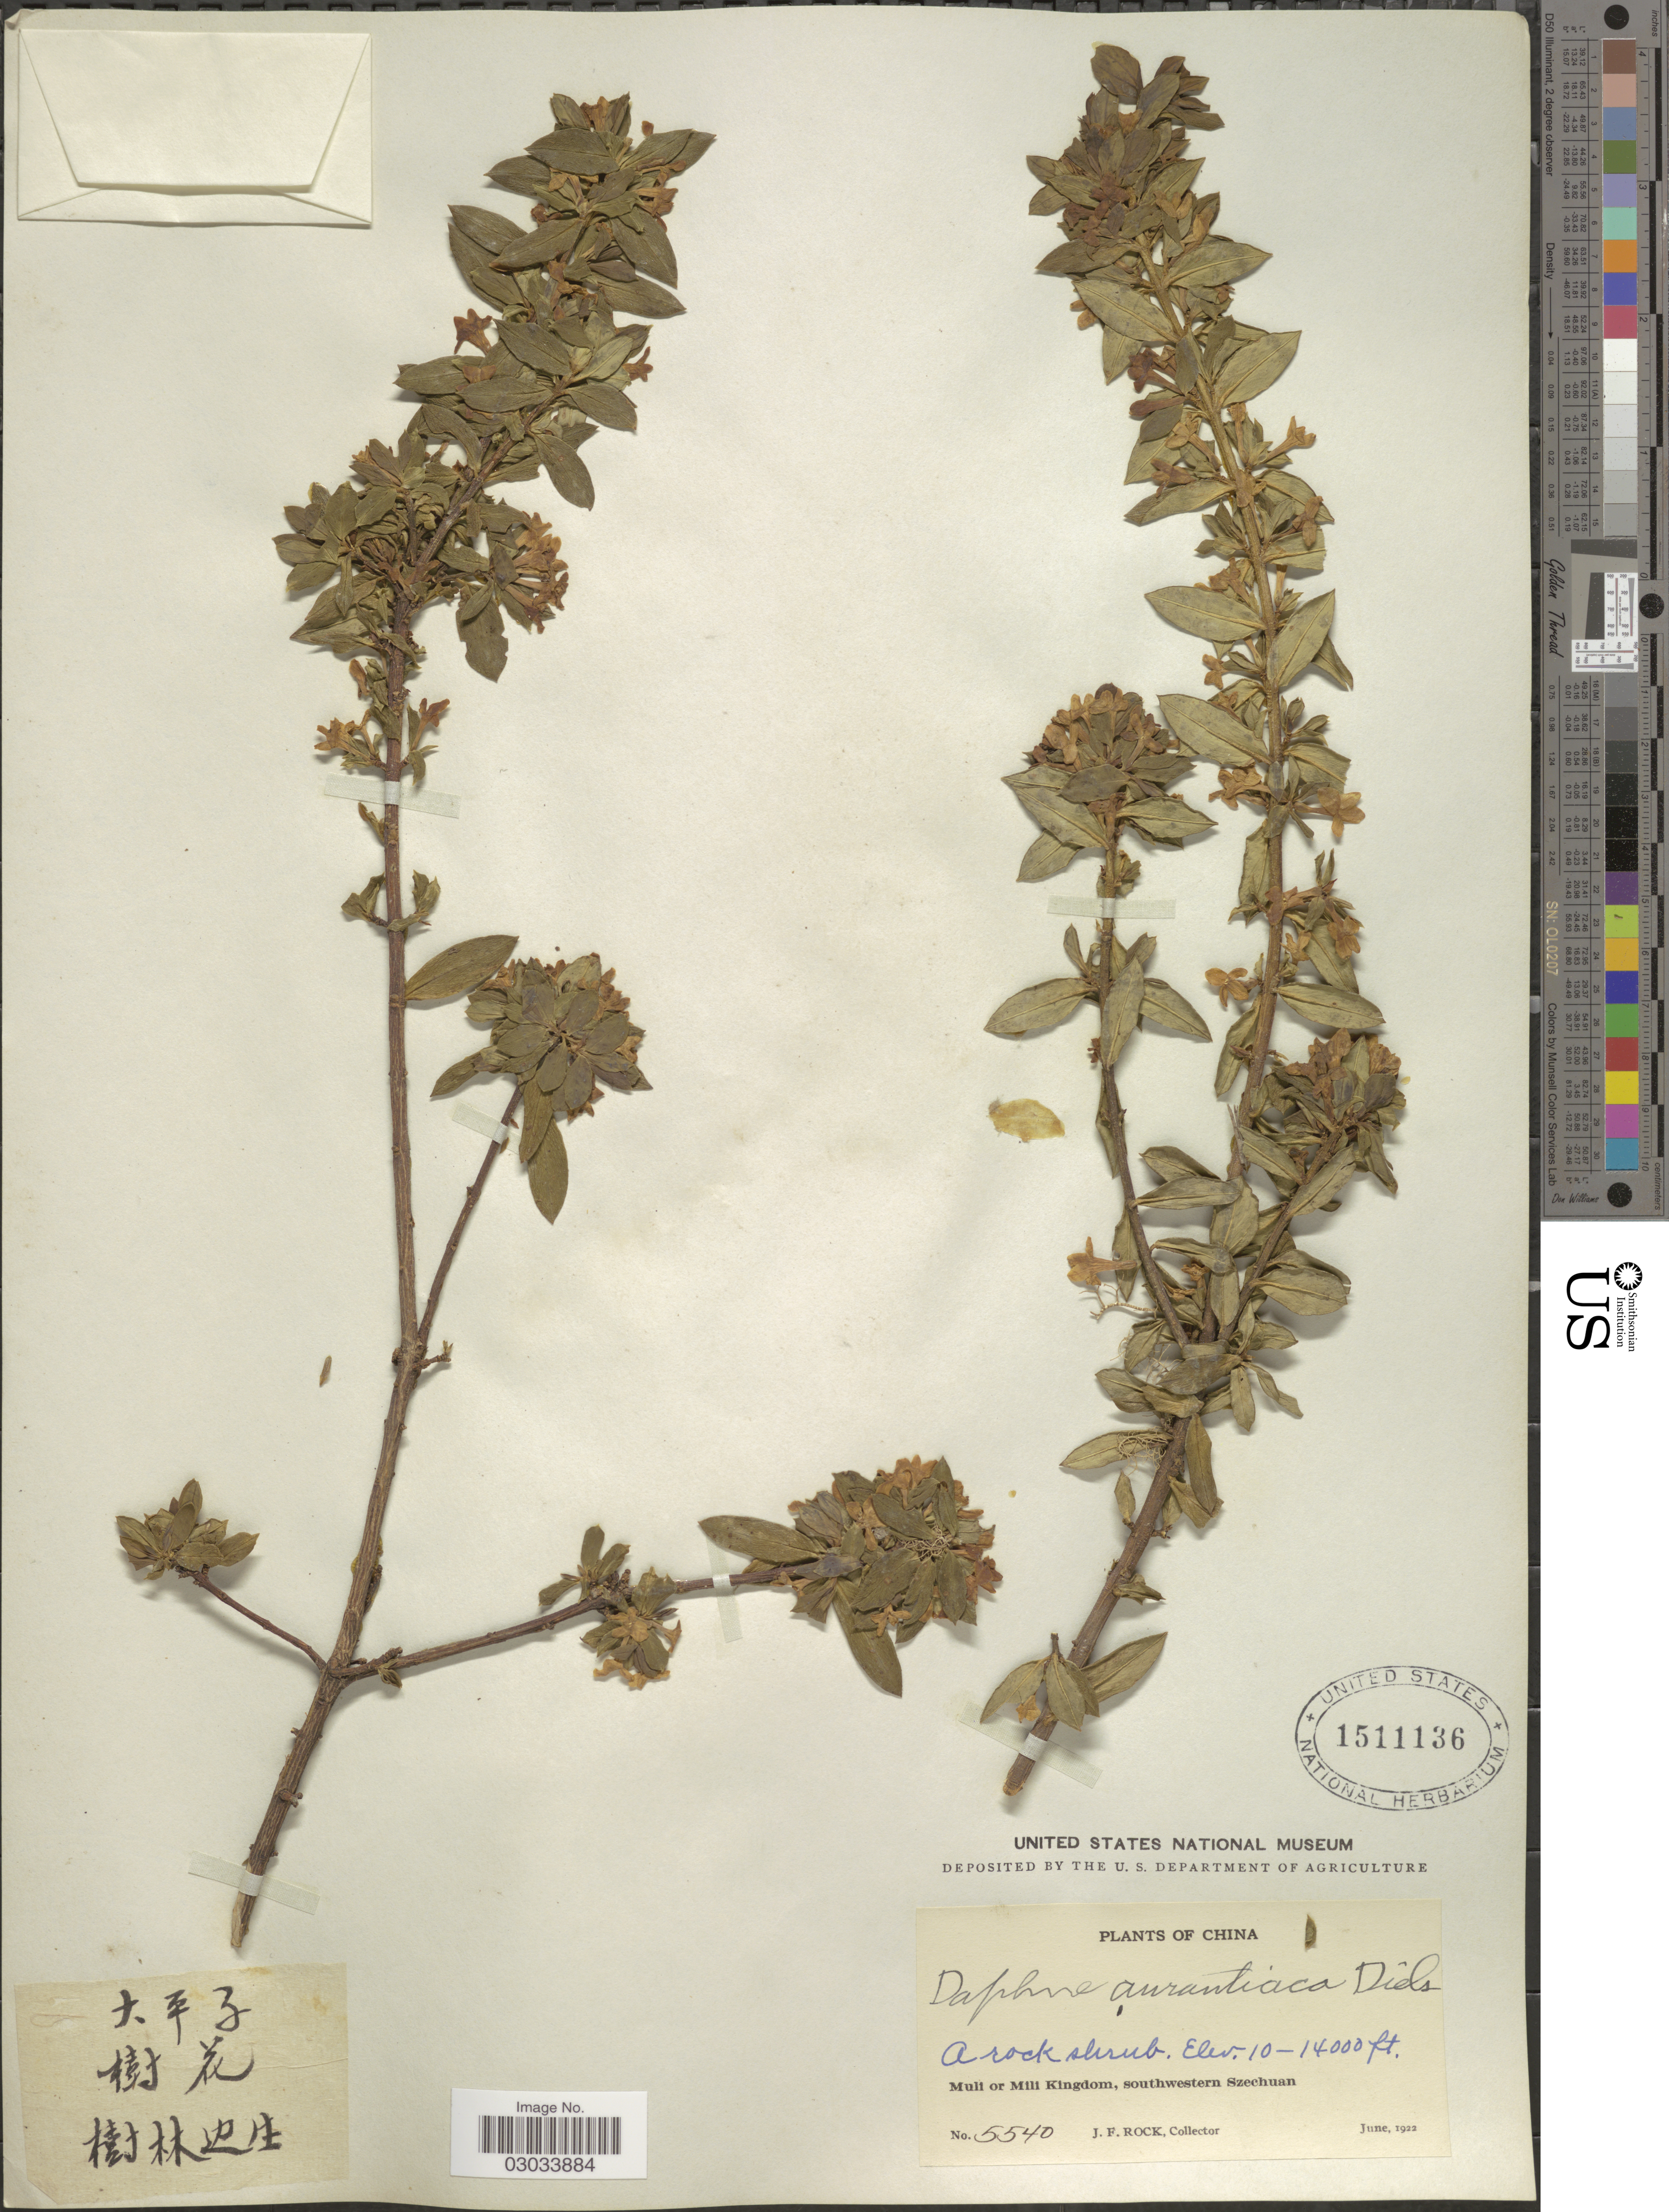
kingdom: Plantae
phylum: Tracheophyta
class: Magnoliopsida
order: Malvales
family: Thymelaeaceae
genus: Daphne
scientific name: Daphne aurantiaca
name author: Diels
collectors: J. Rock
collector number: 5540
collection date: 1922-06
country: China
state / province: Sichuan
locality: Muli or Mili Kingdom, southwestern Szechuan.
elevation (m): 3048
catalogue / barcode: US 1511136